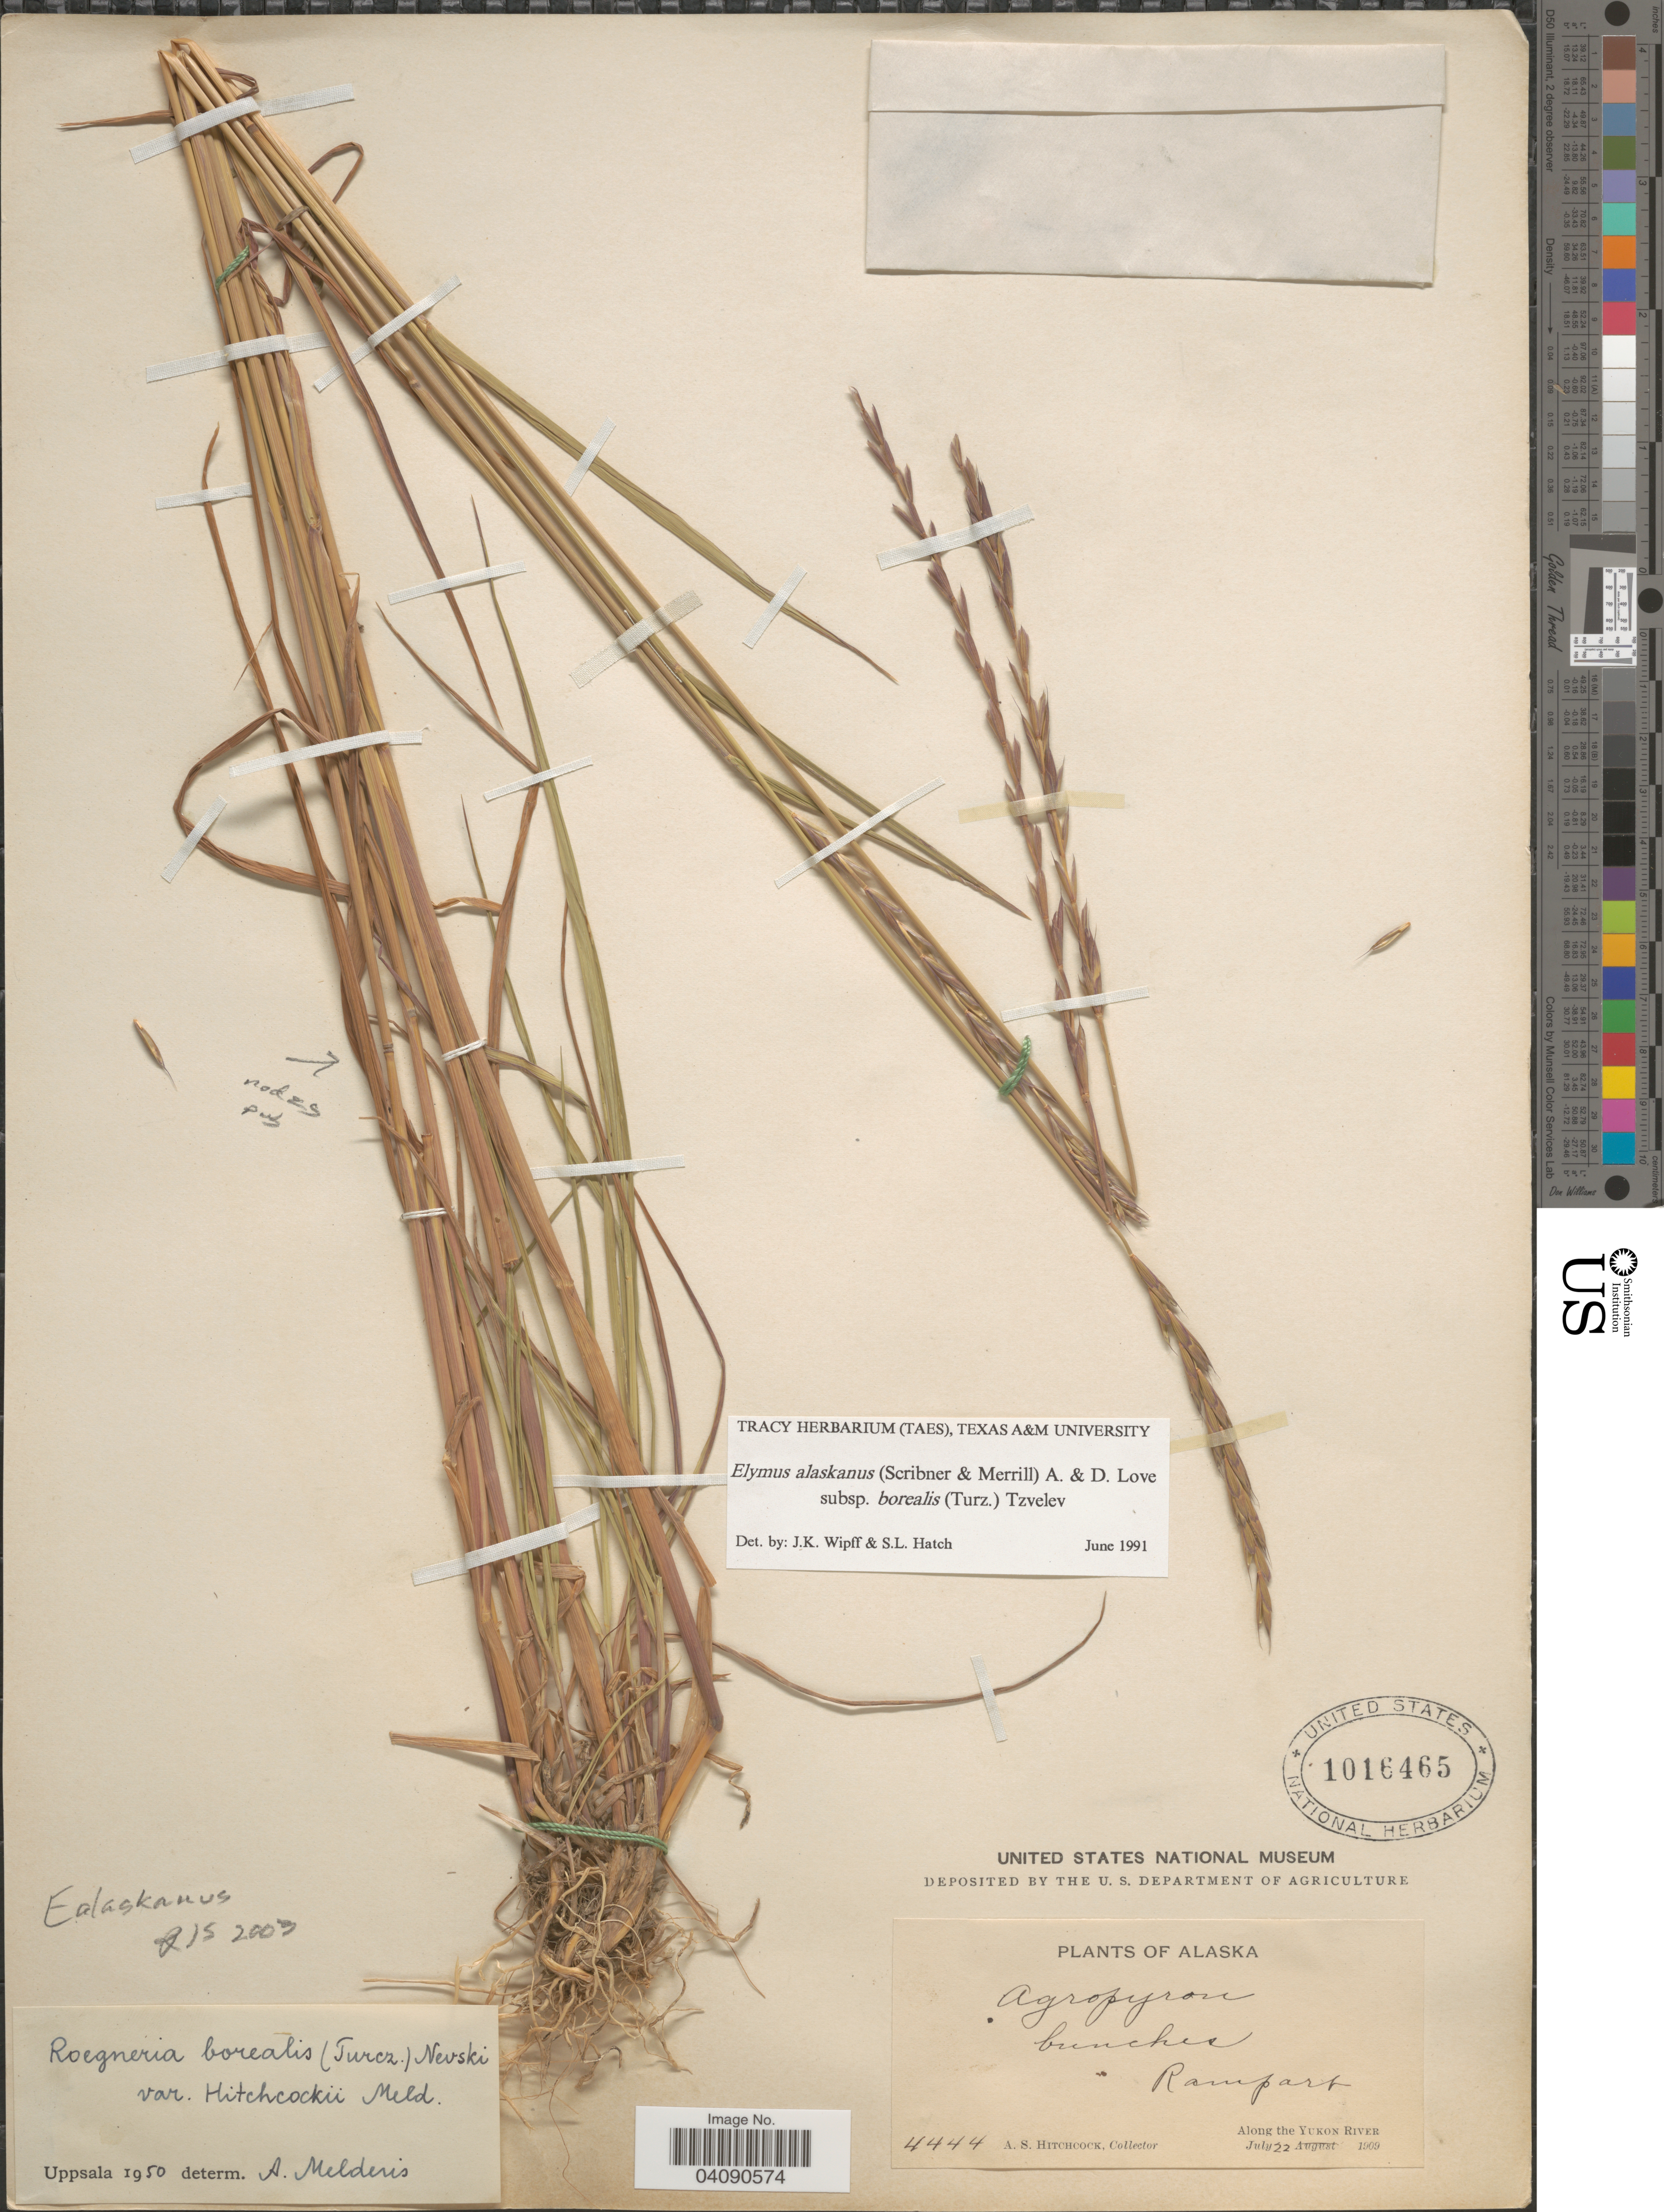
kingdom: Plantae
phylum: Tracheophyta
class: Liliopsida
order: Poales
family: Poaceae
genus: Elymus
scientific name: Elymus alaskanus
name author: (Scribn. & Merr.) Á. Löve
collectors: A. S. Hitchcock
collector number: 4444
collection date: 1909-07-22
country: United States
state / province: Alaska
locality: Rampart. Along the Yukon River.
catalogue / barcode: US 1016465